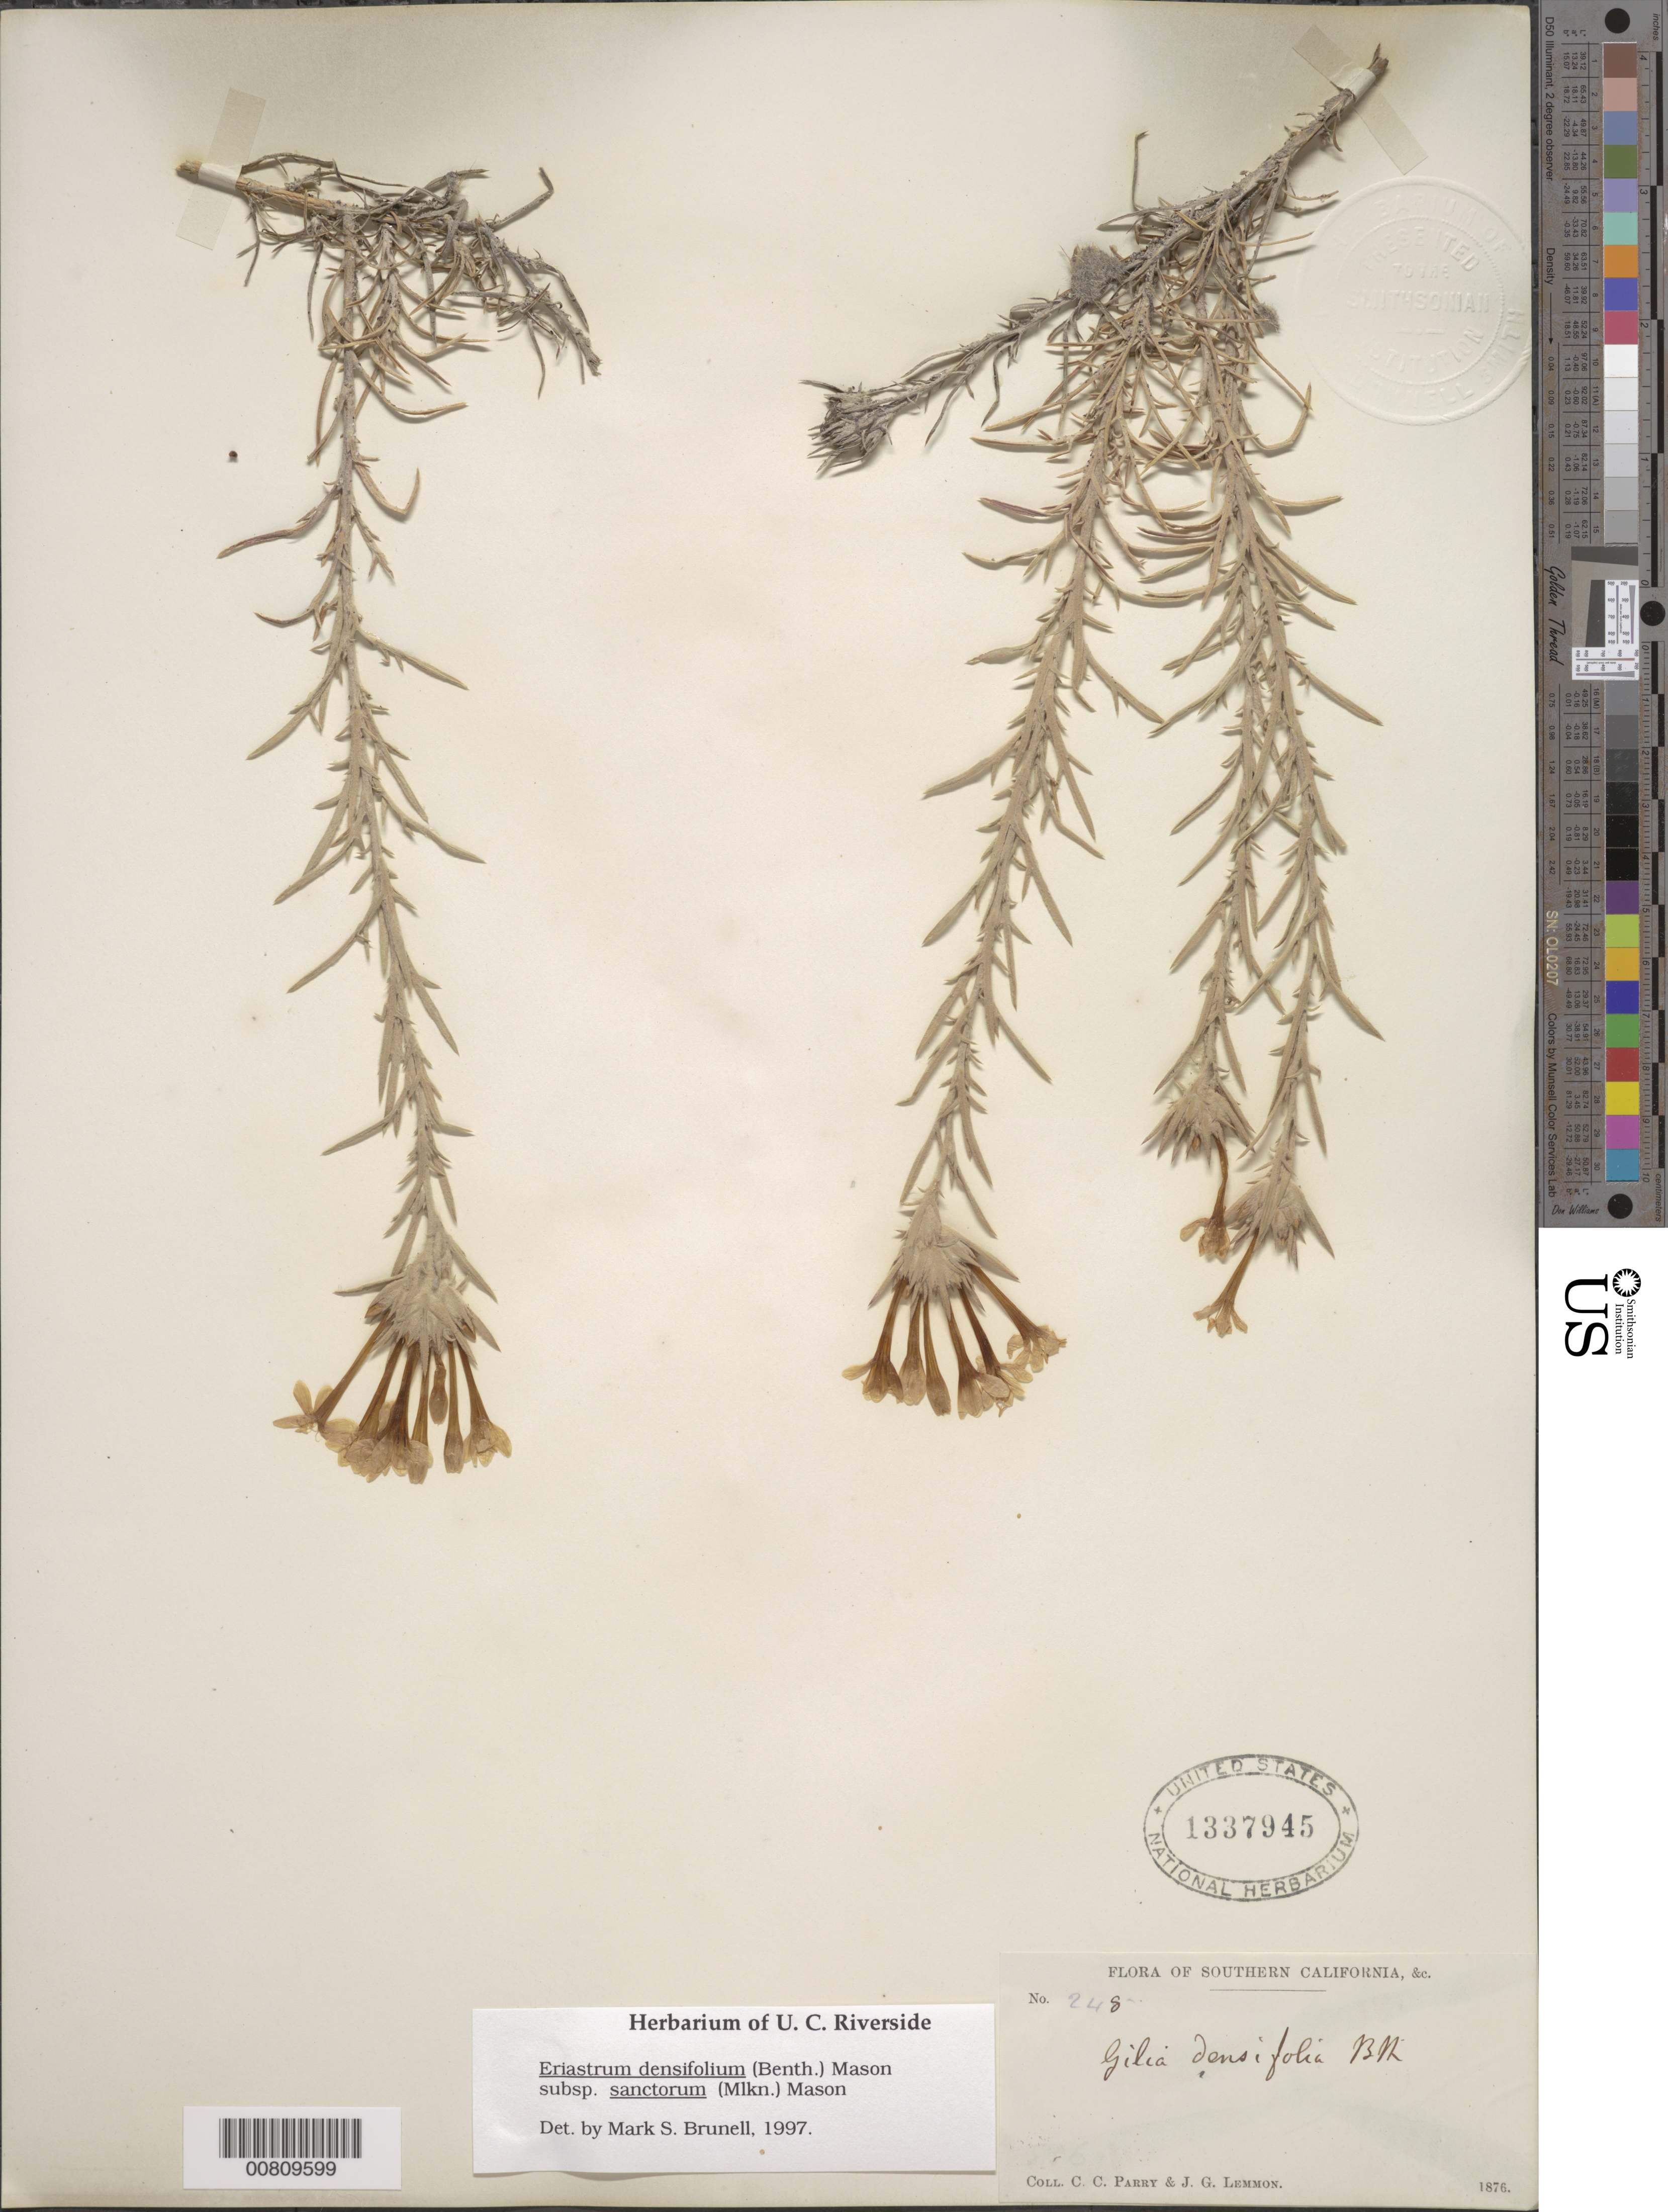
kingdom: Plantae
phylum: Tracheophyta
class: Magnoliopsida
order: Ericales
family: Polemoniaceae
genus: Eriastrum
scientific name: Eriastrum densifolium subsp. sanctorum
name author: (Benth.) H. Mason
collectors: C. C. Parry & J. G. Lemmon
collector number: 248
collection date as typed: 1876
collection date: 1876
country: United States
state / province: California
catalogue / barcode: US 1337945